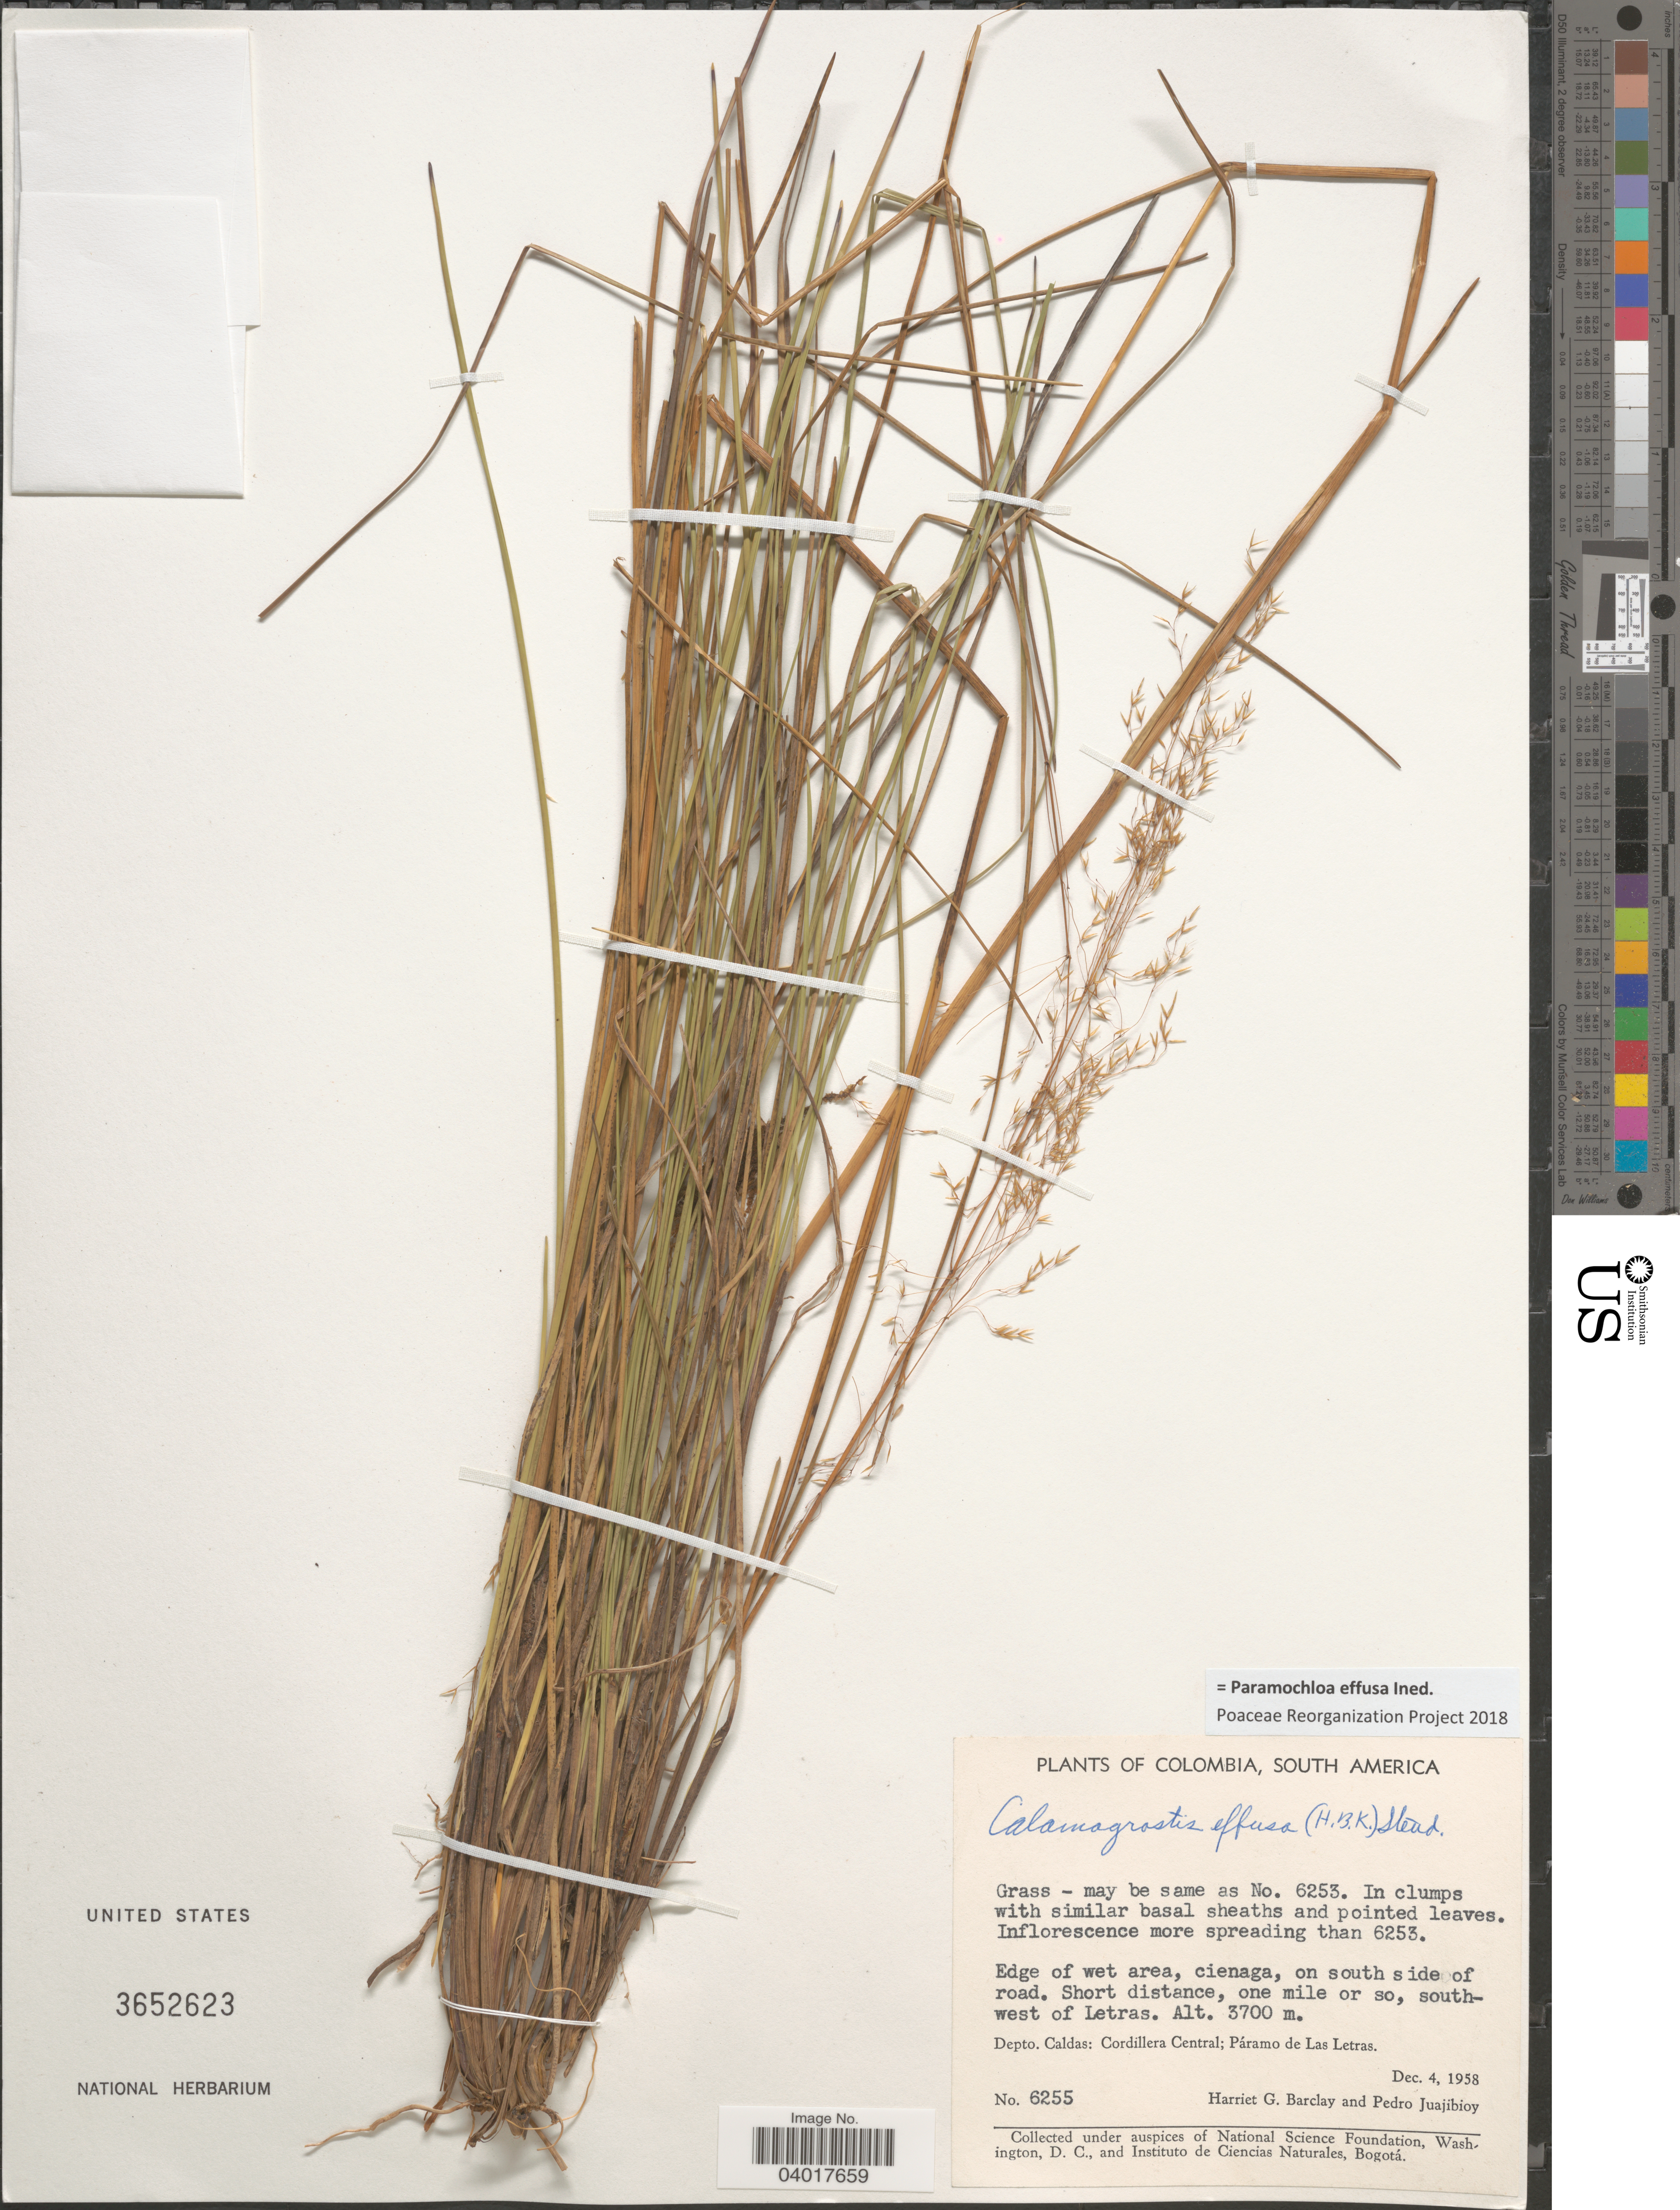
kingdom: Plantae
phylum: Tracheophyta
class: Liliopsida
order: Poales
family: Poaceae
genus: Paramochloa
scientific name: Paramochloa effusa ined.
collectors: H. G. Barclay & P. Juajibioy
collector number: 6255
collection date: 1958-12-04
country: Colombia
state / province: Caldas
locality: Edge of wet area, cienaga, on south side of road. Short distance, one mile or so, southwest of Letras. Depto. Caldas: Cordillera Central; Páramo de Las Letras.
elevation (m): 3700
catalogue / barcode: US 3652623